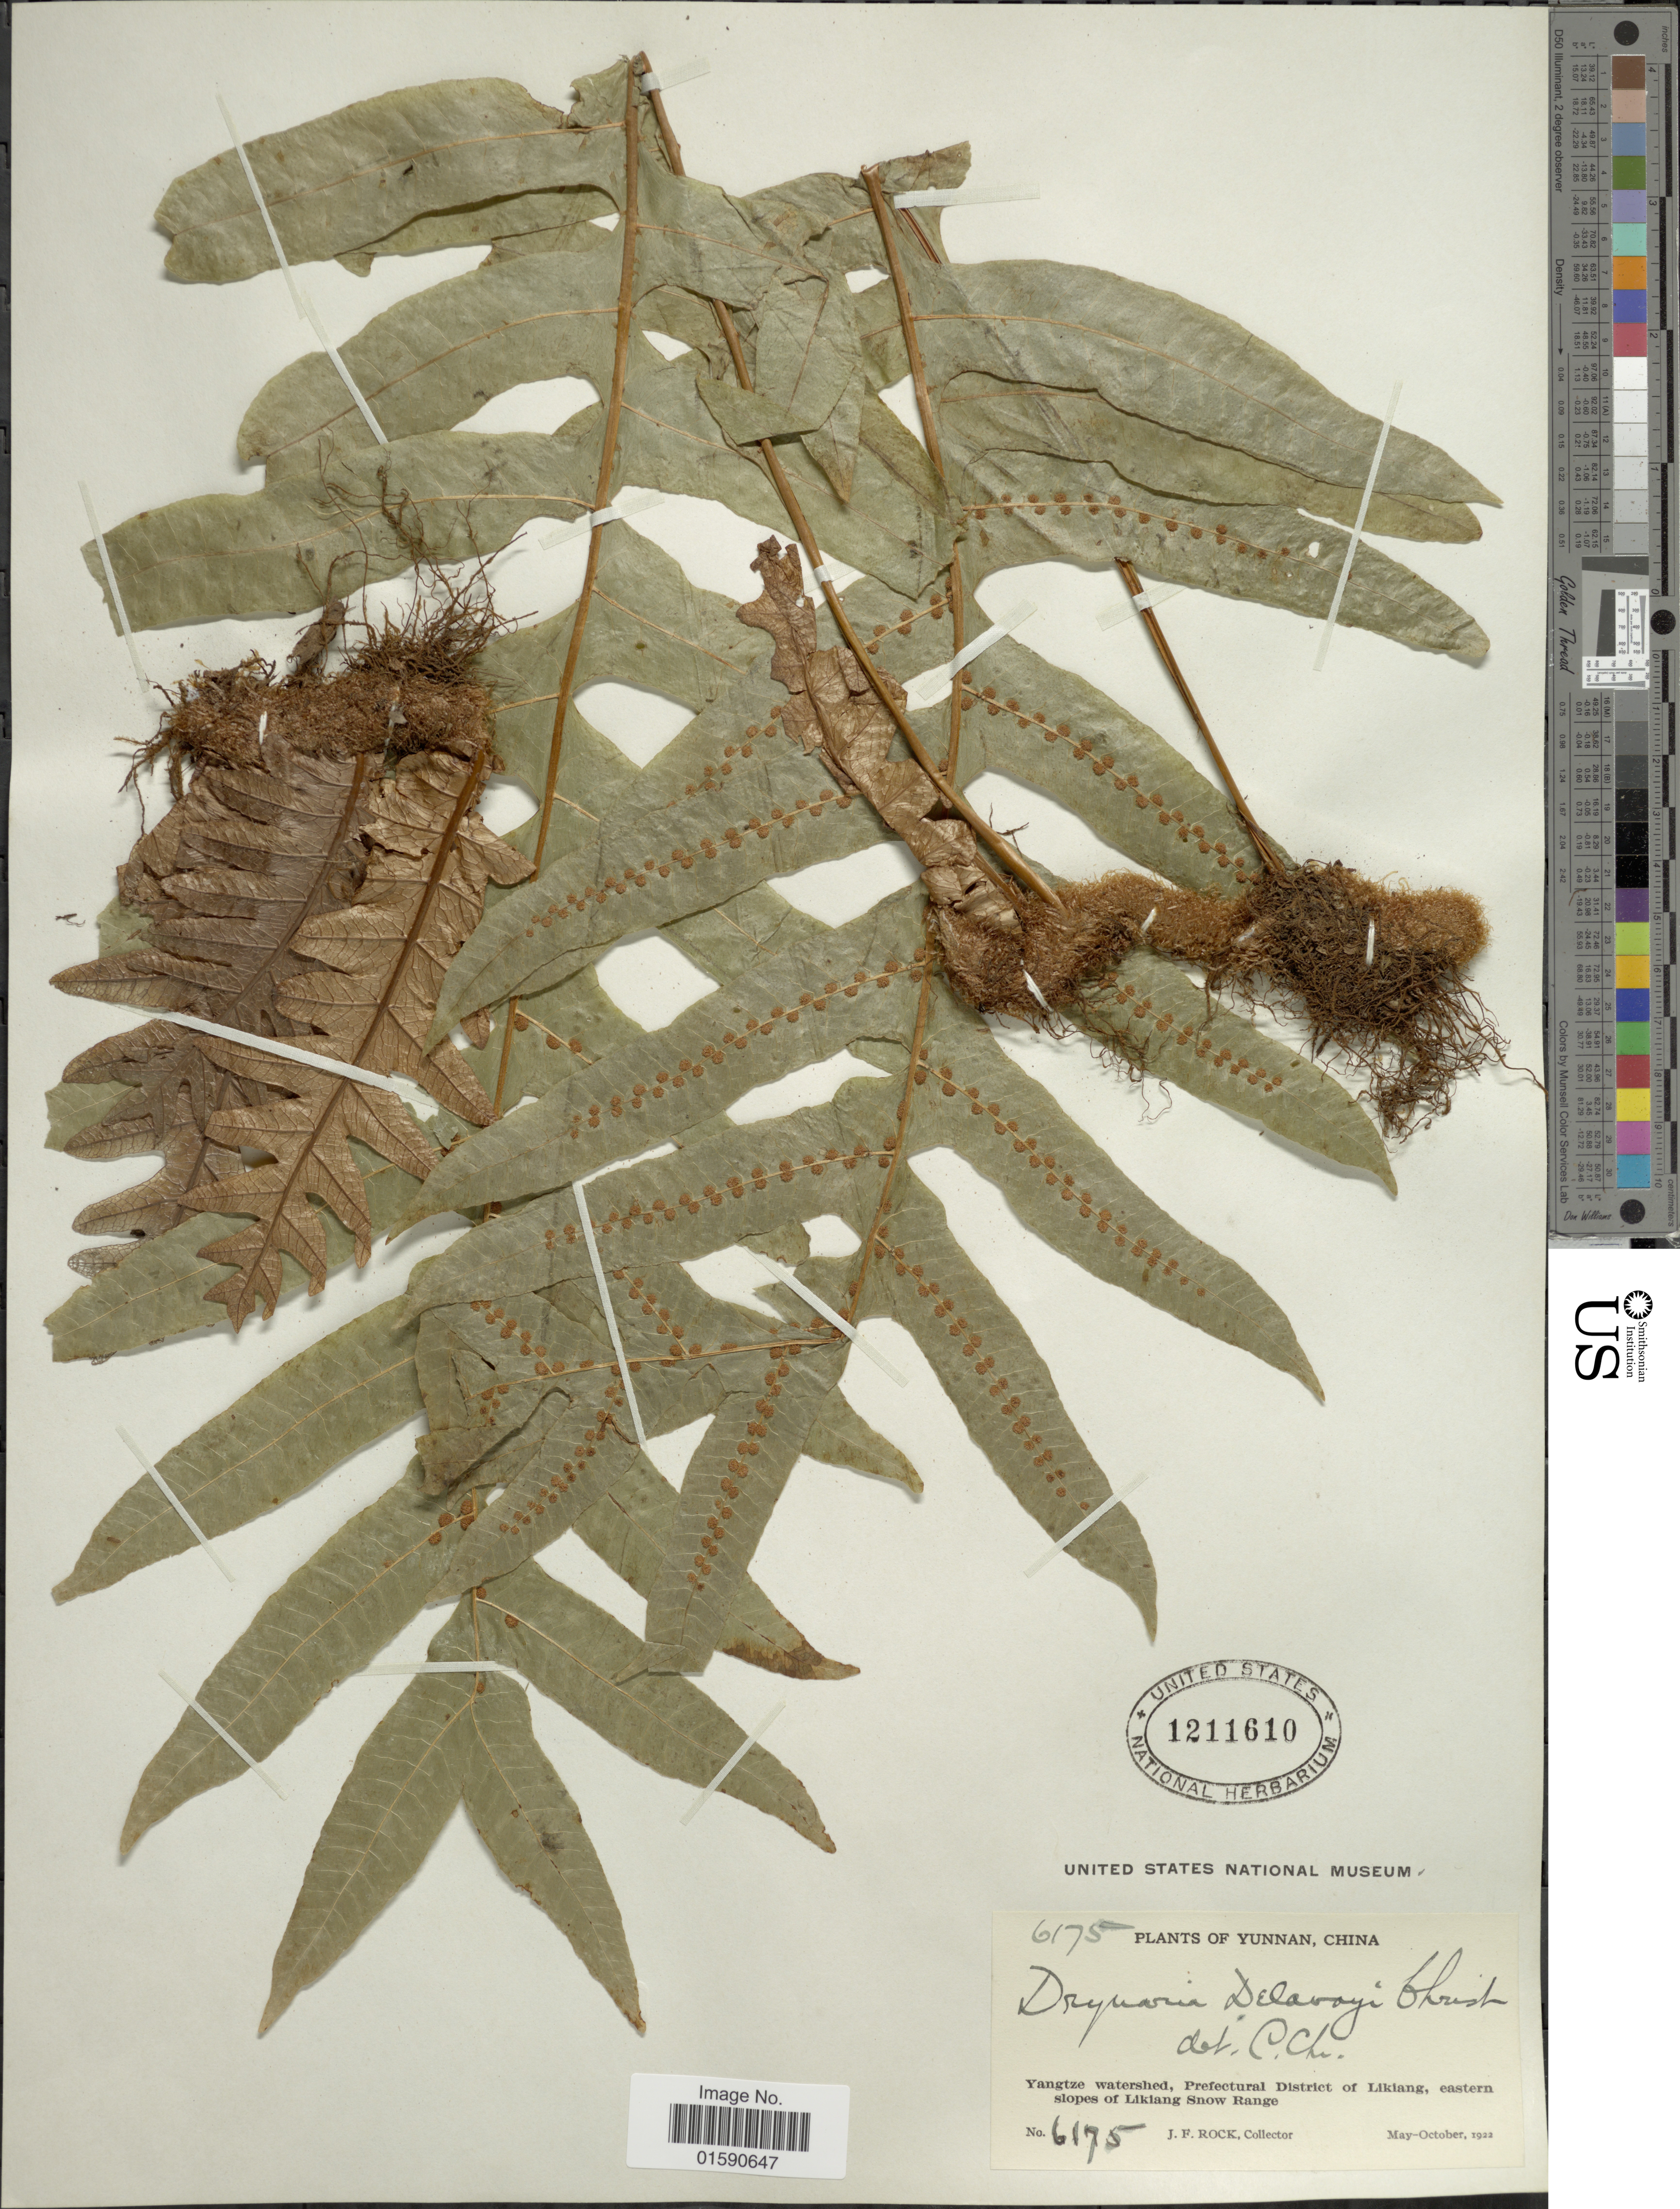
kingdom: Plantae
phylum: Tracheophyta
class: Polypodiopsida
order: Polypodiales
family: Polypodiaceae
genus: Drynaria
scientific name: Drynaria propinqua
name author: (Wall. ex Mett.) J. Sm.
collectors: J. Rock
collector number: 6175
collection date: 1922-05/1922-10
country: China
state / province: Yunnan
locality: Yangtze watershed, Prefectural District of Likiang, eastern slopes of Likiang Snow Range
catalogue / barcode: US 1211610